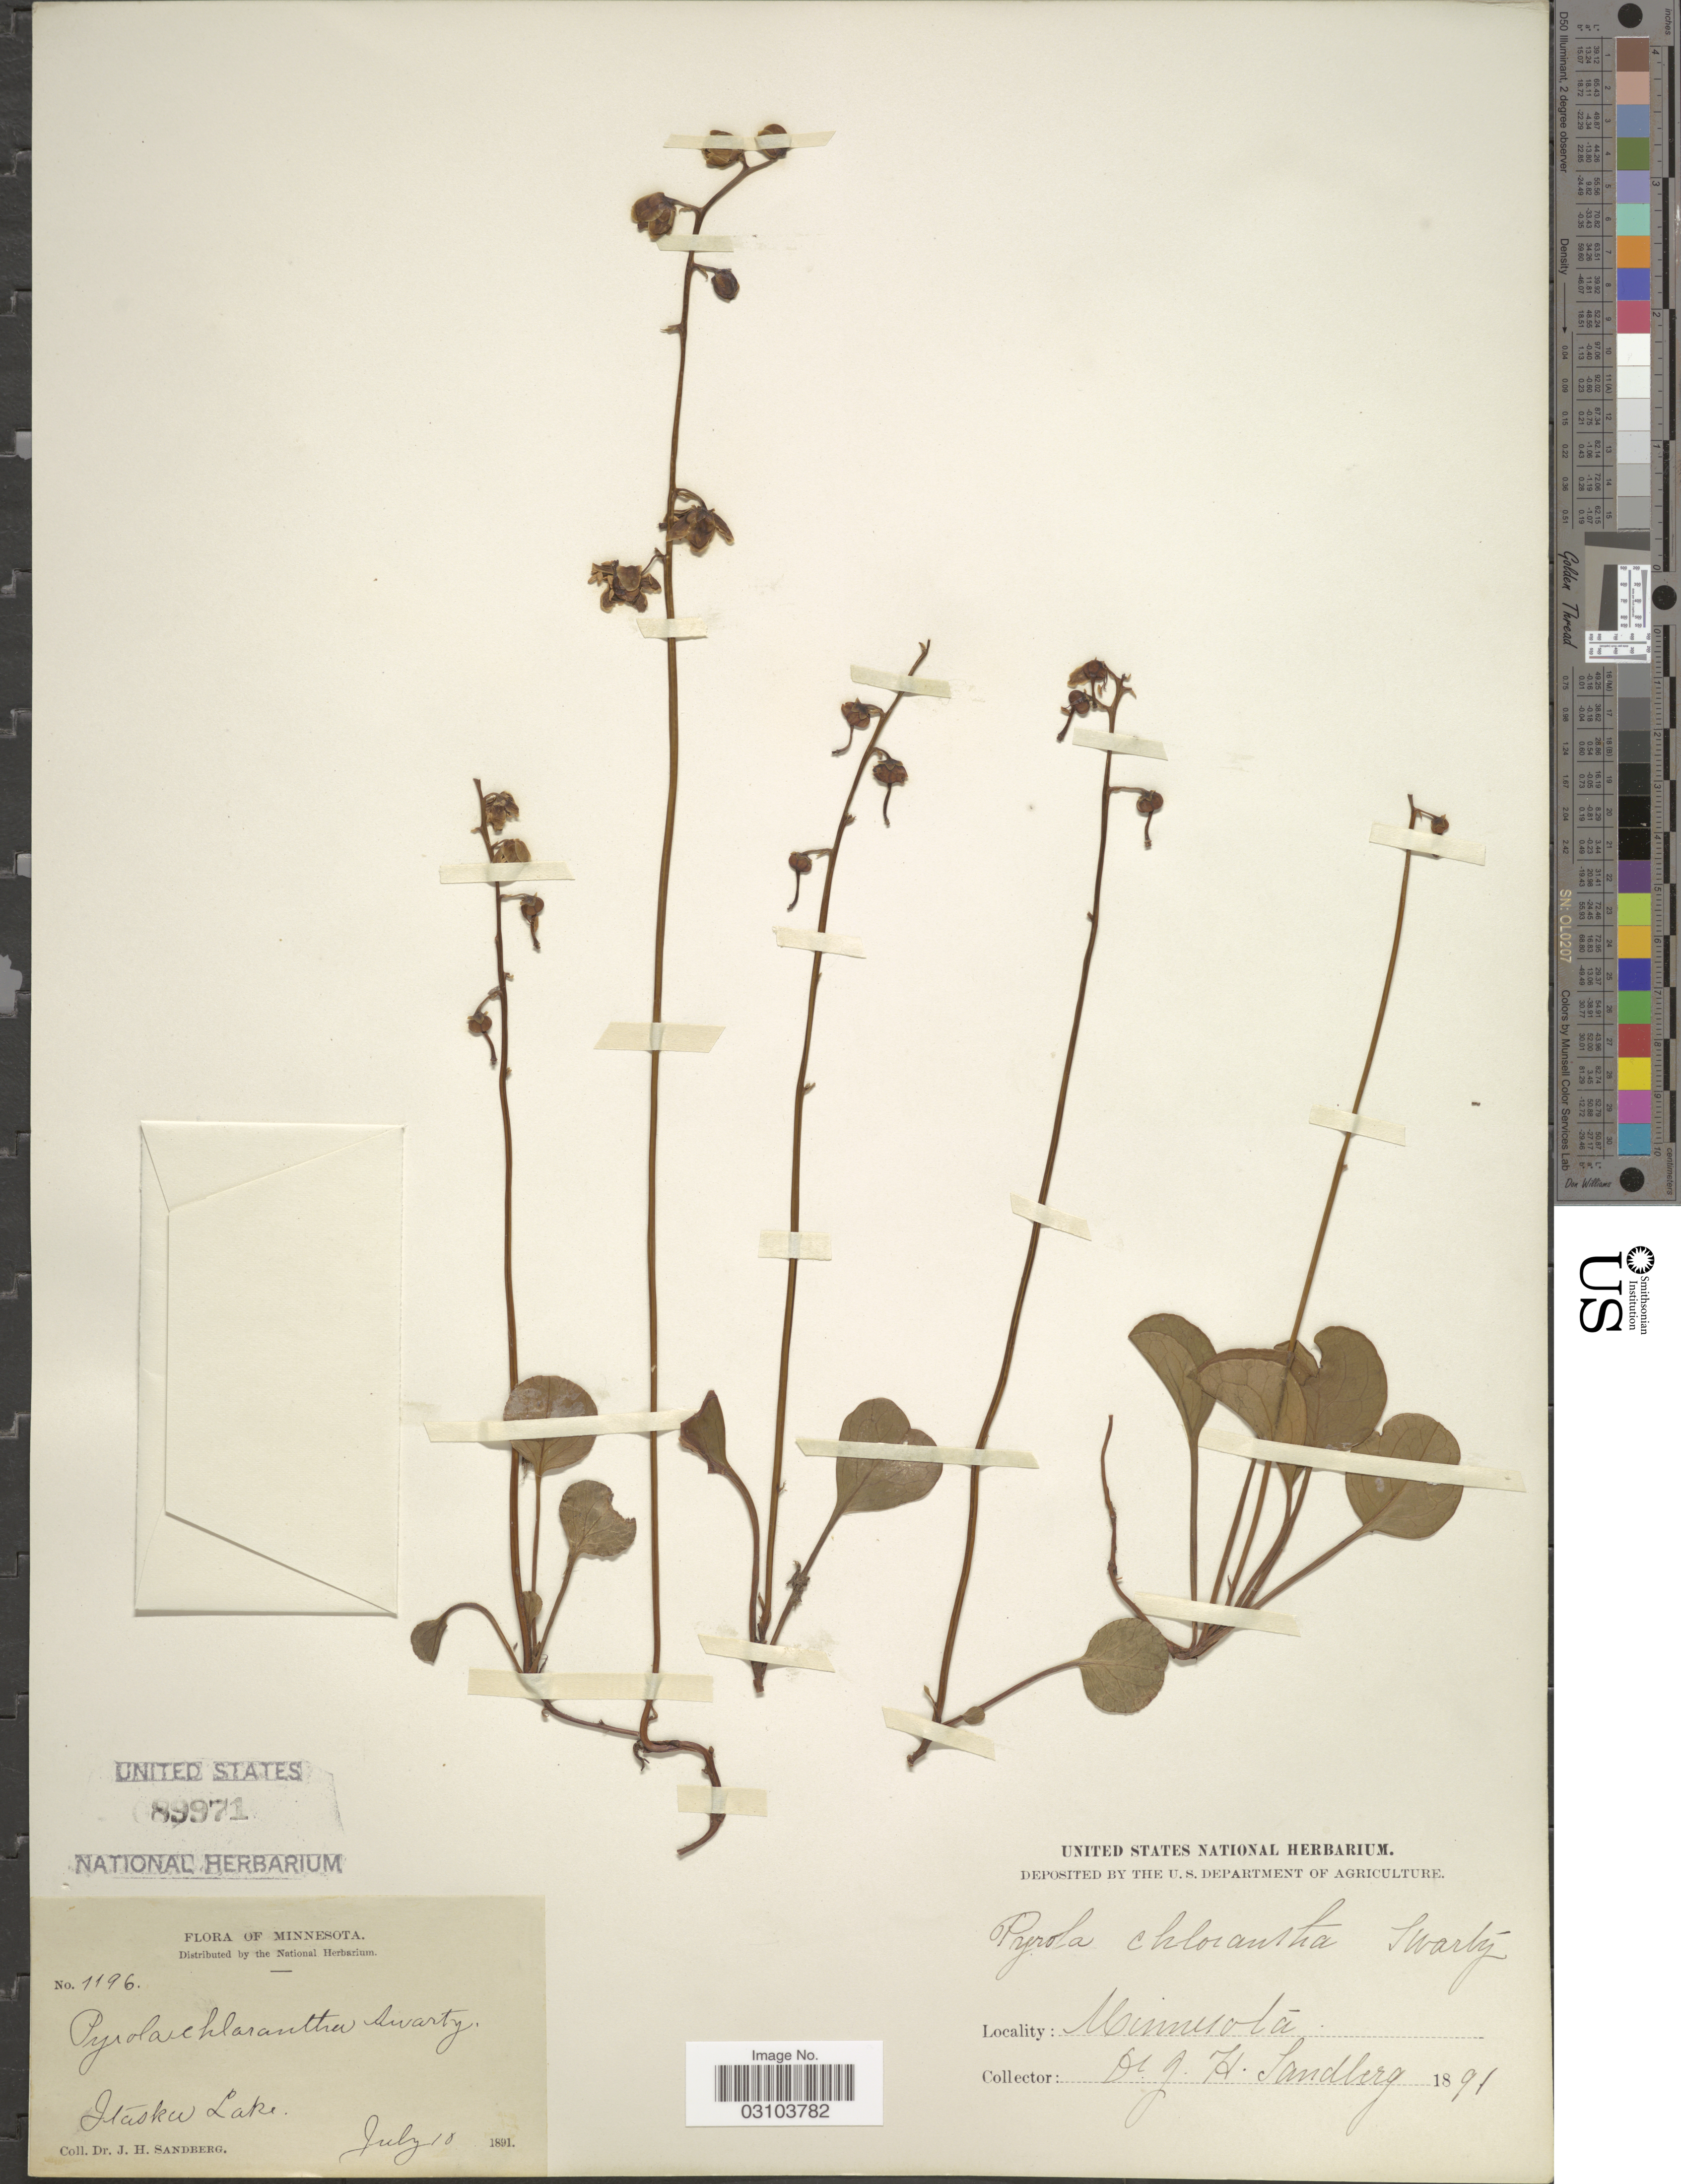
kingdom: Plantae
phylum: Tracheophyta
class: Magnoliopsida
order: Ericales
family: Ericaceae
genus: Pyrola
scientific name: Pyrola chlorantha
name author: Schweigg.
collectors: J. H. Sandberg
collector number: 1196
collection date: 1891-07-10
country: United States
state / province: Minnesota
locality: Itaska Lake.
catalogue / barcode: US 89971